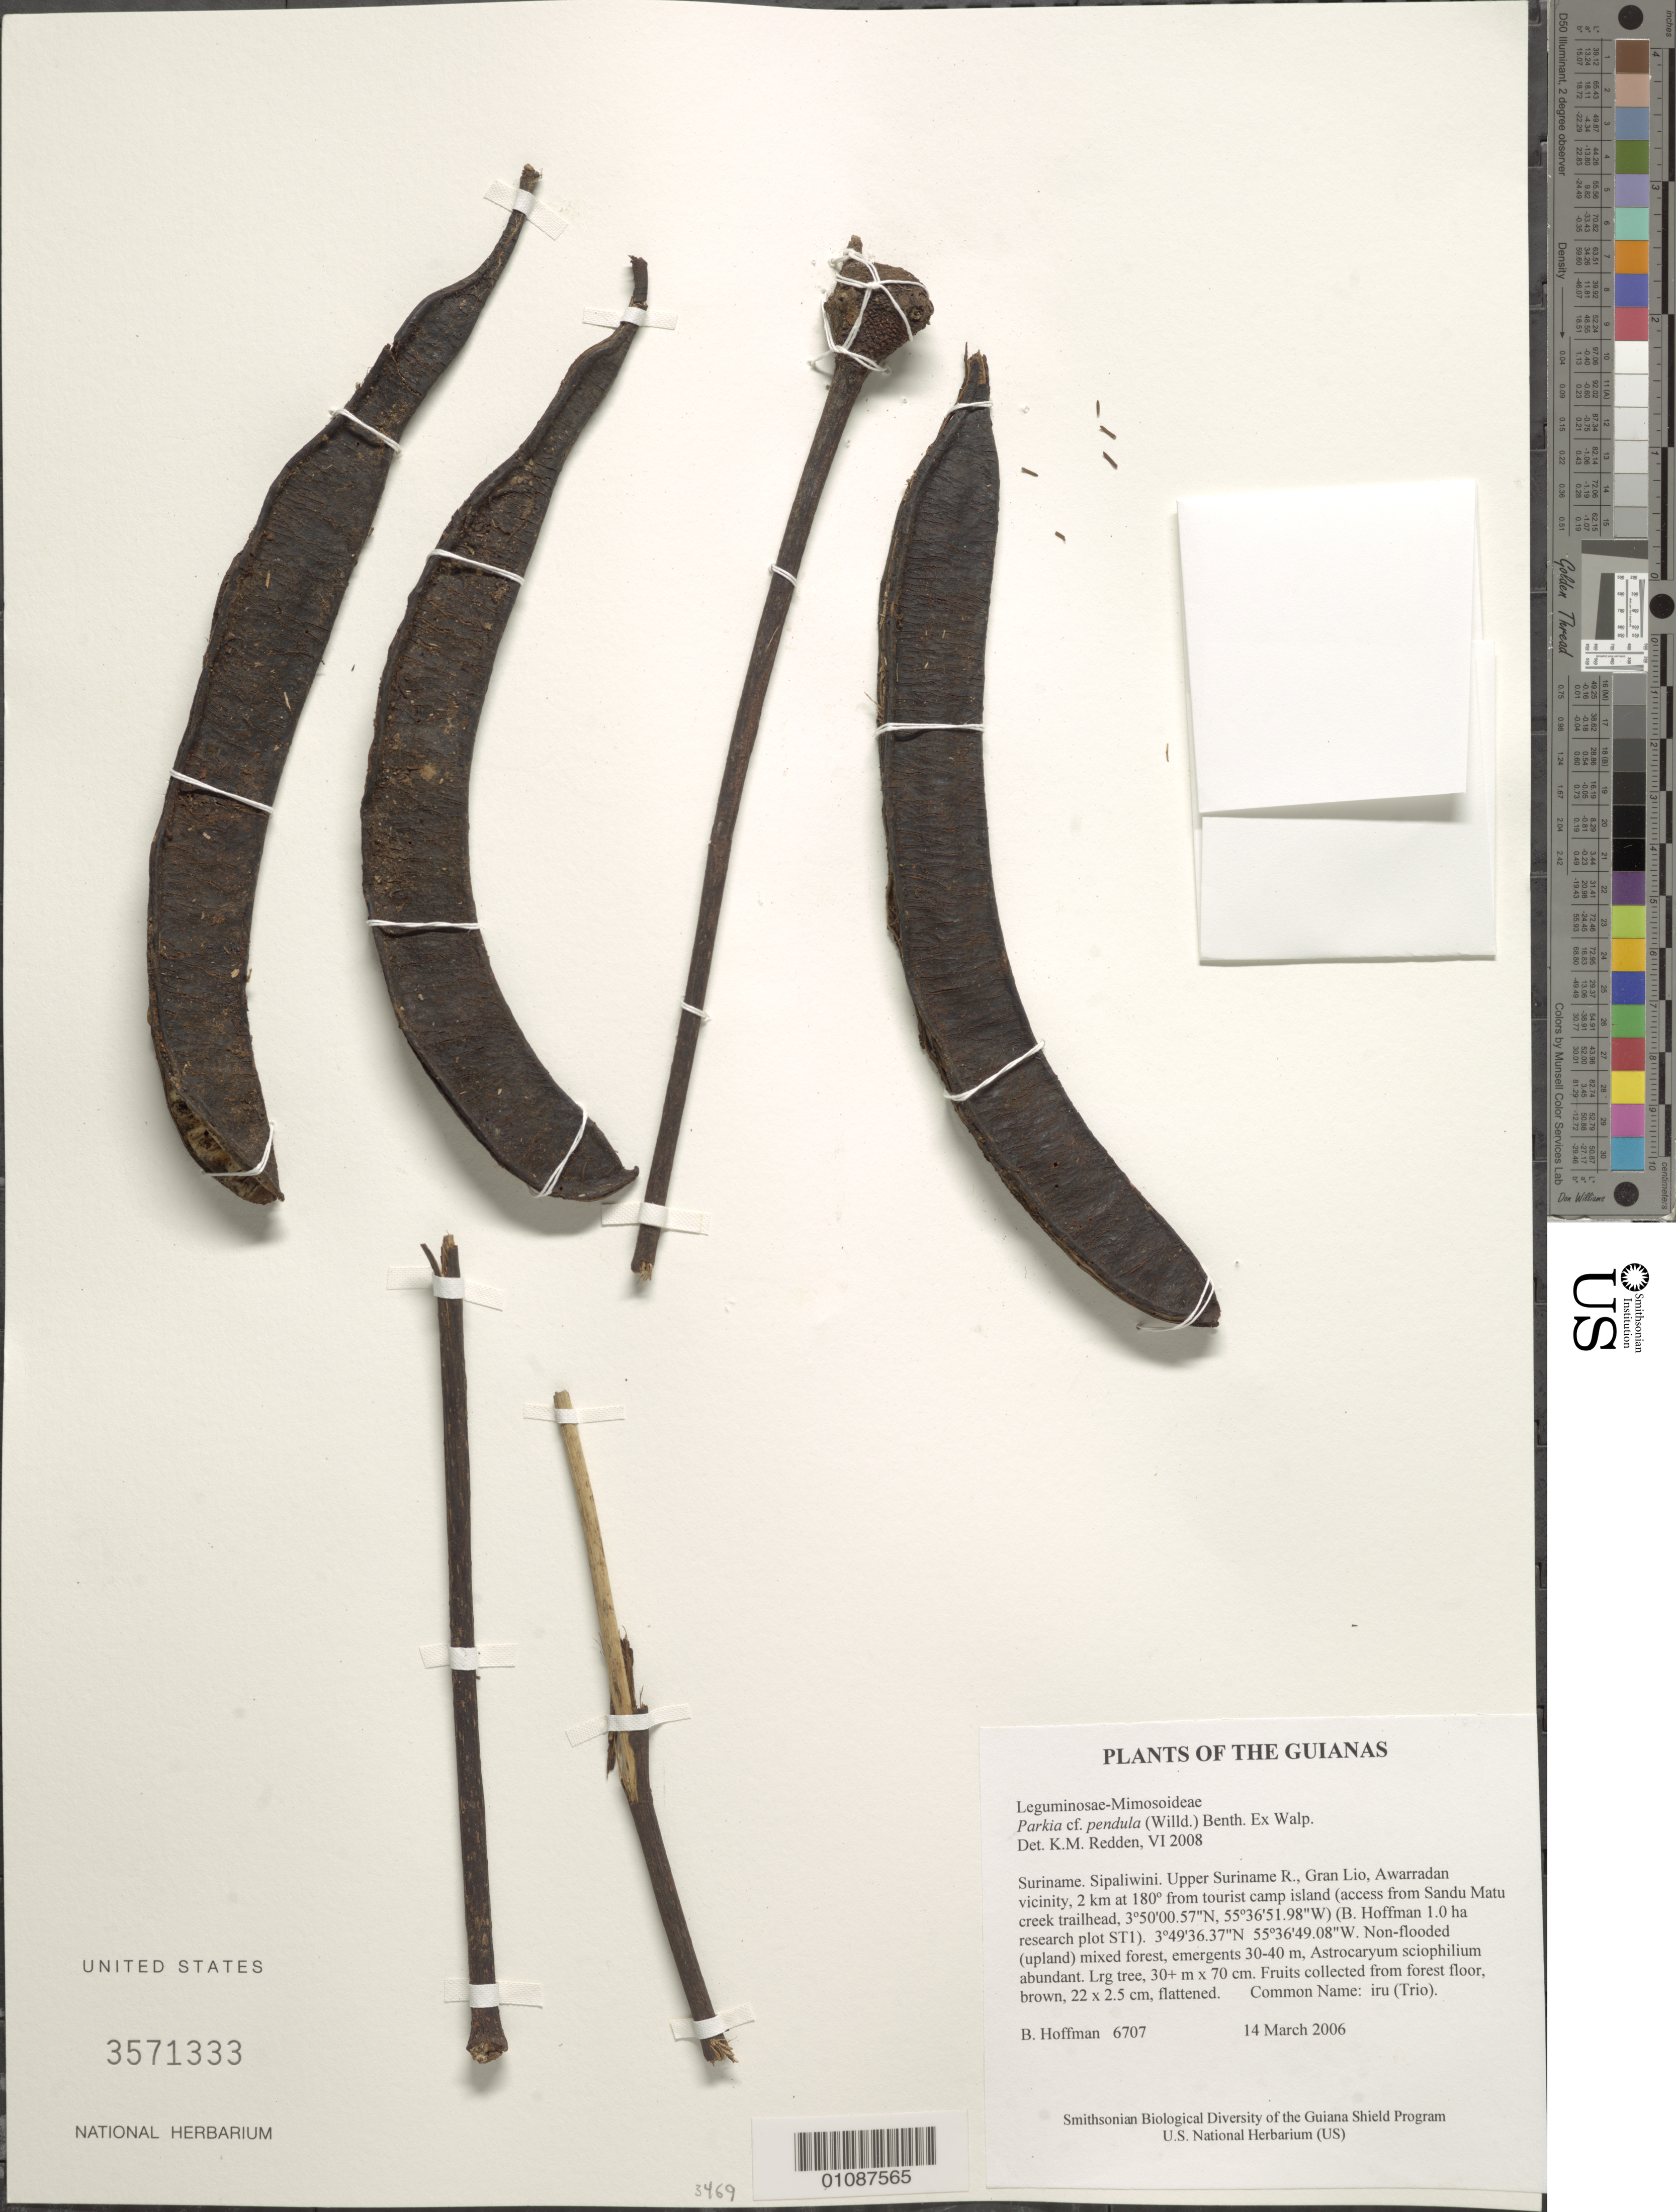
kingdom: Plantae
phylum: Tracheophyta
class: Magnoliopsida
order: Fabales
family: Fabaceae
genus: Parkia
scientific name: Parkia pendula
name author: Benth.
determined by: Redden, K. M.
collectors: B. Hoffman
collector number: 6707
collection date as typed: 14 March 2006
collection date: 2006-03-14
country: Suriname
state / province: Sipaliwini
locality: Upper Suriname R., Gran Lio, Awarradan vicinity, 2 km at 180º from tourist camp island (access from Sandu Matu creek trailhead, 3º50'00.57"N, 55º36'51.98"W) (B. Hoffman 1.0 ha research plot ST1)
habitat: Non-flooded (upland) mixed forest, emergents 30-40 m, Astrocaryum sciophilium abundant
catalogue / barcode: US 3571333